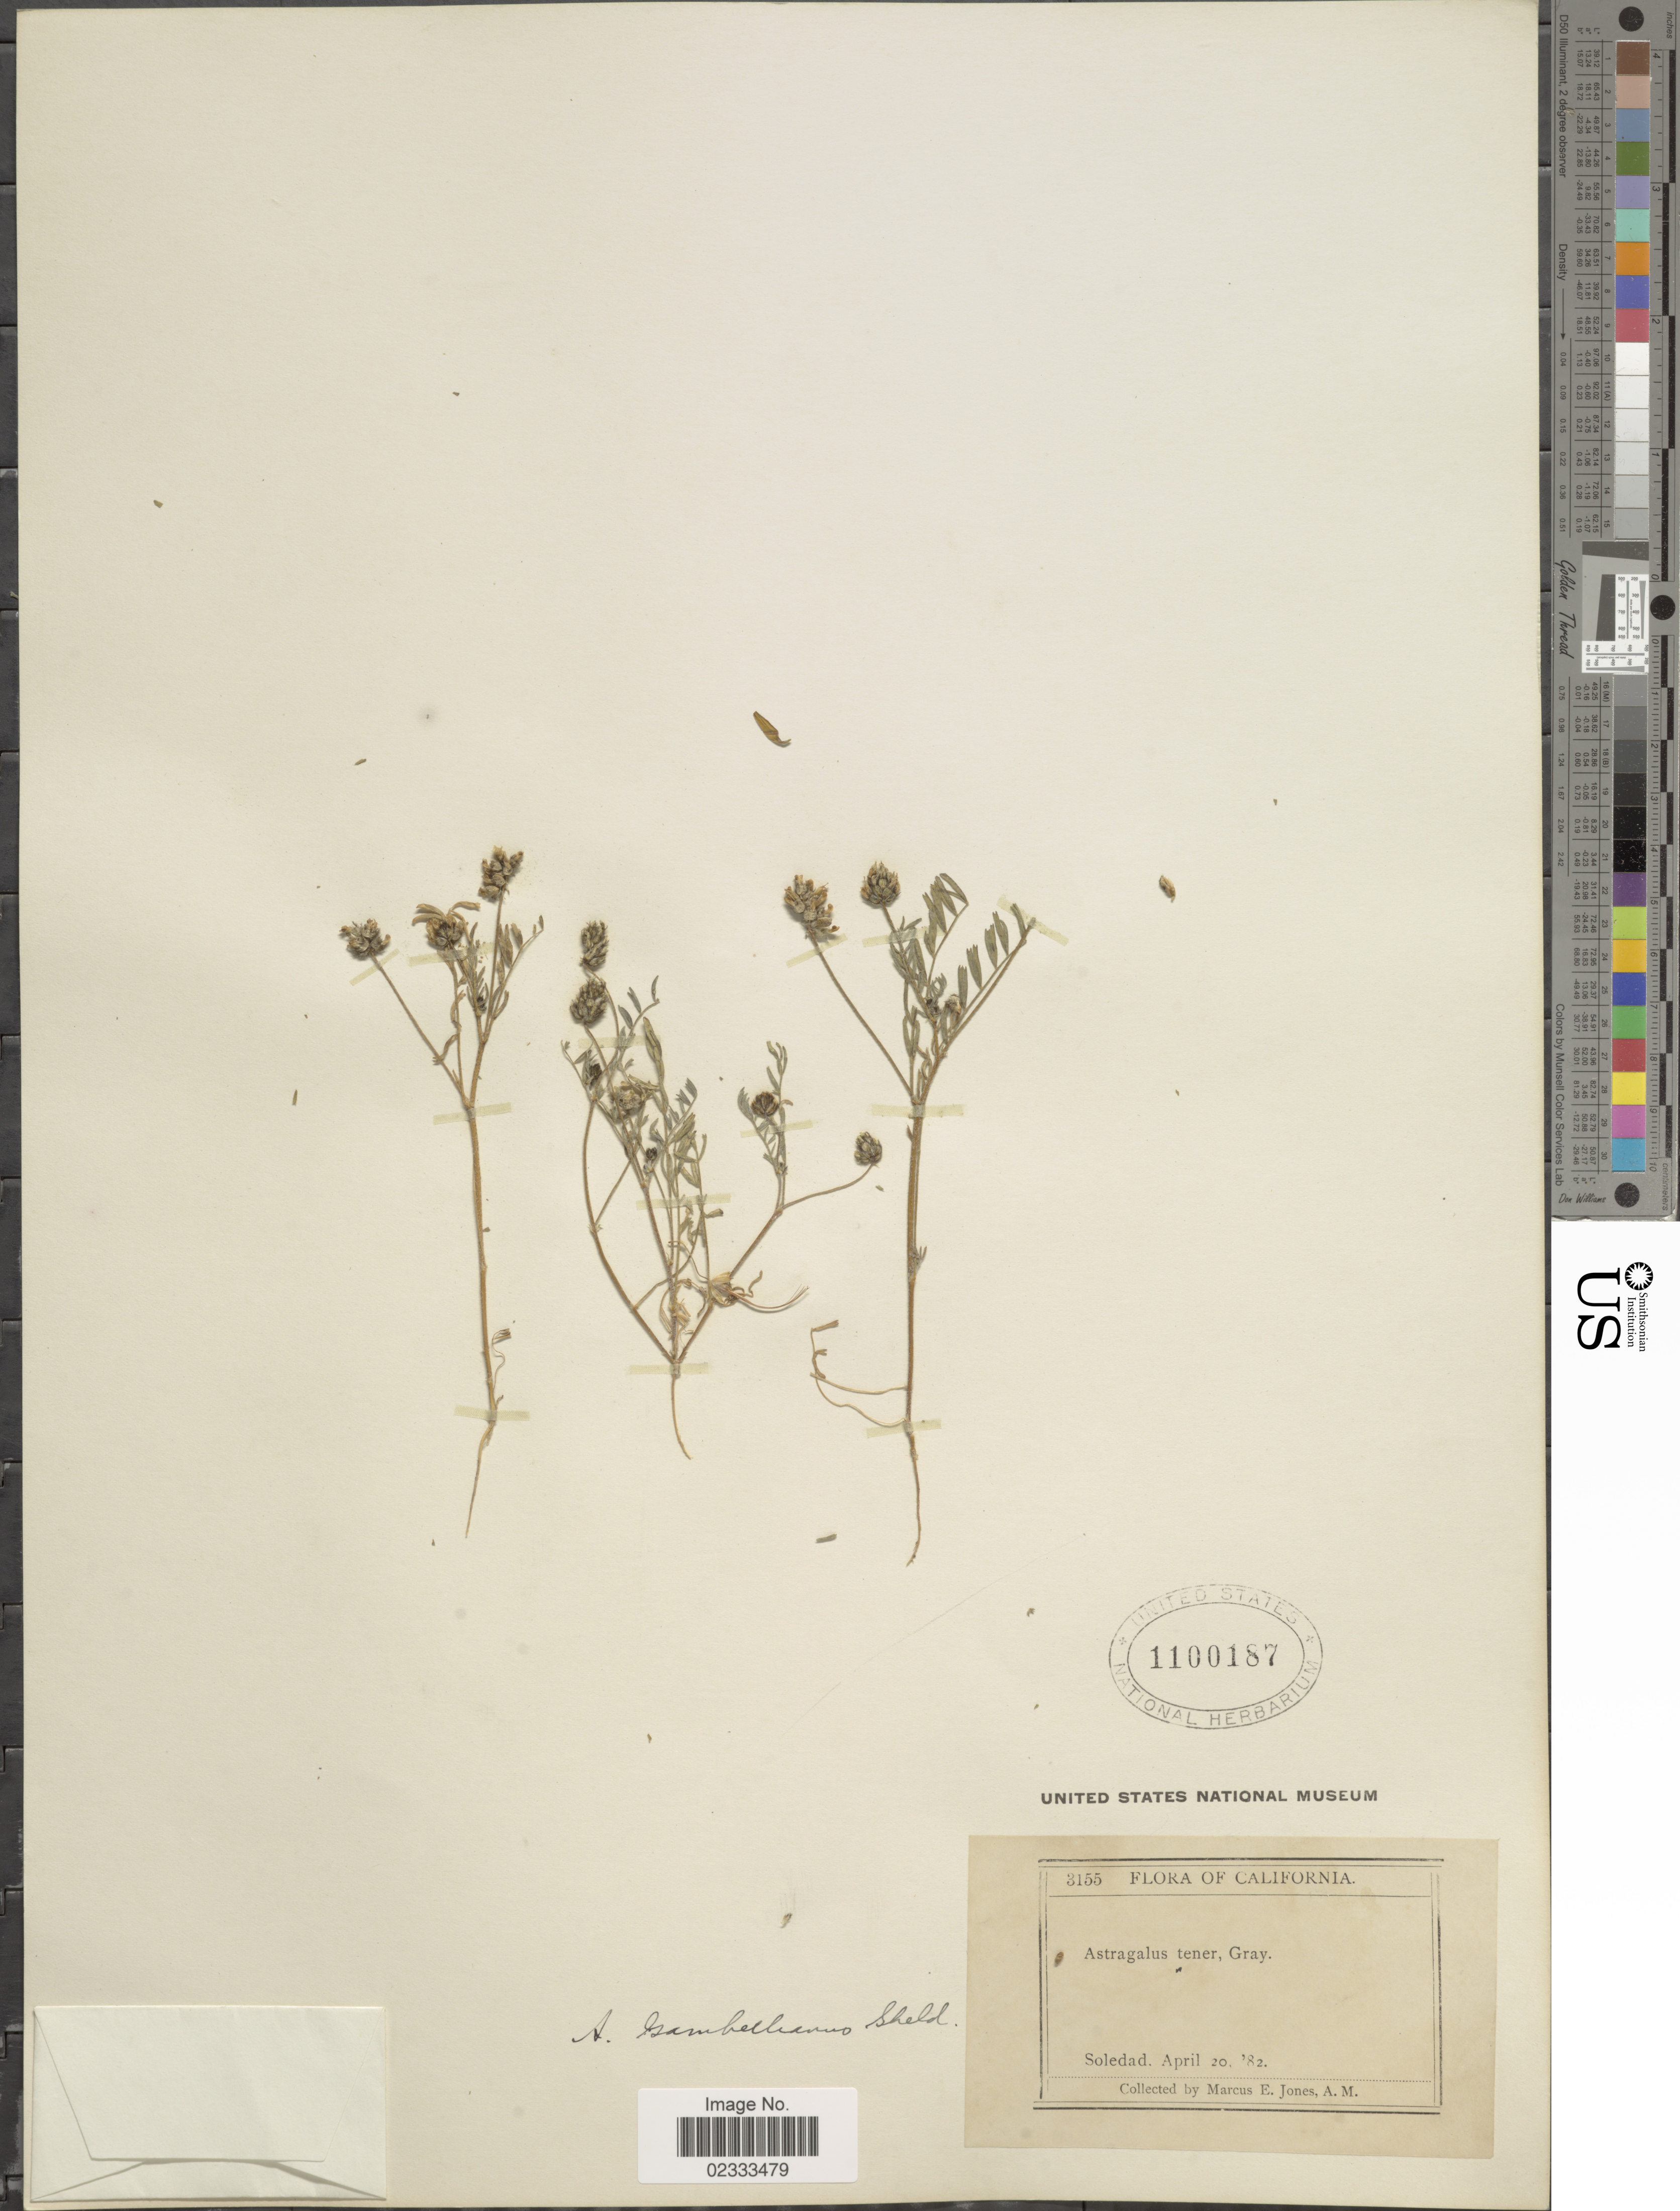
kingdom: Plantae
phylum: Tracheophyta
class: Magnoliopsida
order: Fabales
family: Fabaceae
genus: Astragalus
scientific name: Astragalus nigrescens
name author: Pall.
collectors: M. E. Jones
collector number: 3155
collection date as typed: Transcribed d/m/y: 20/4/82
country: United States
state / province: California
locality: Soledad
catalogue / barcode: US 1100187